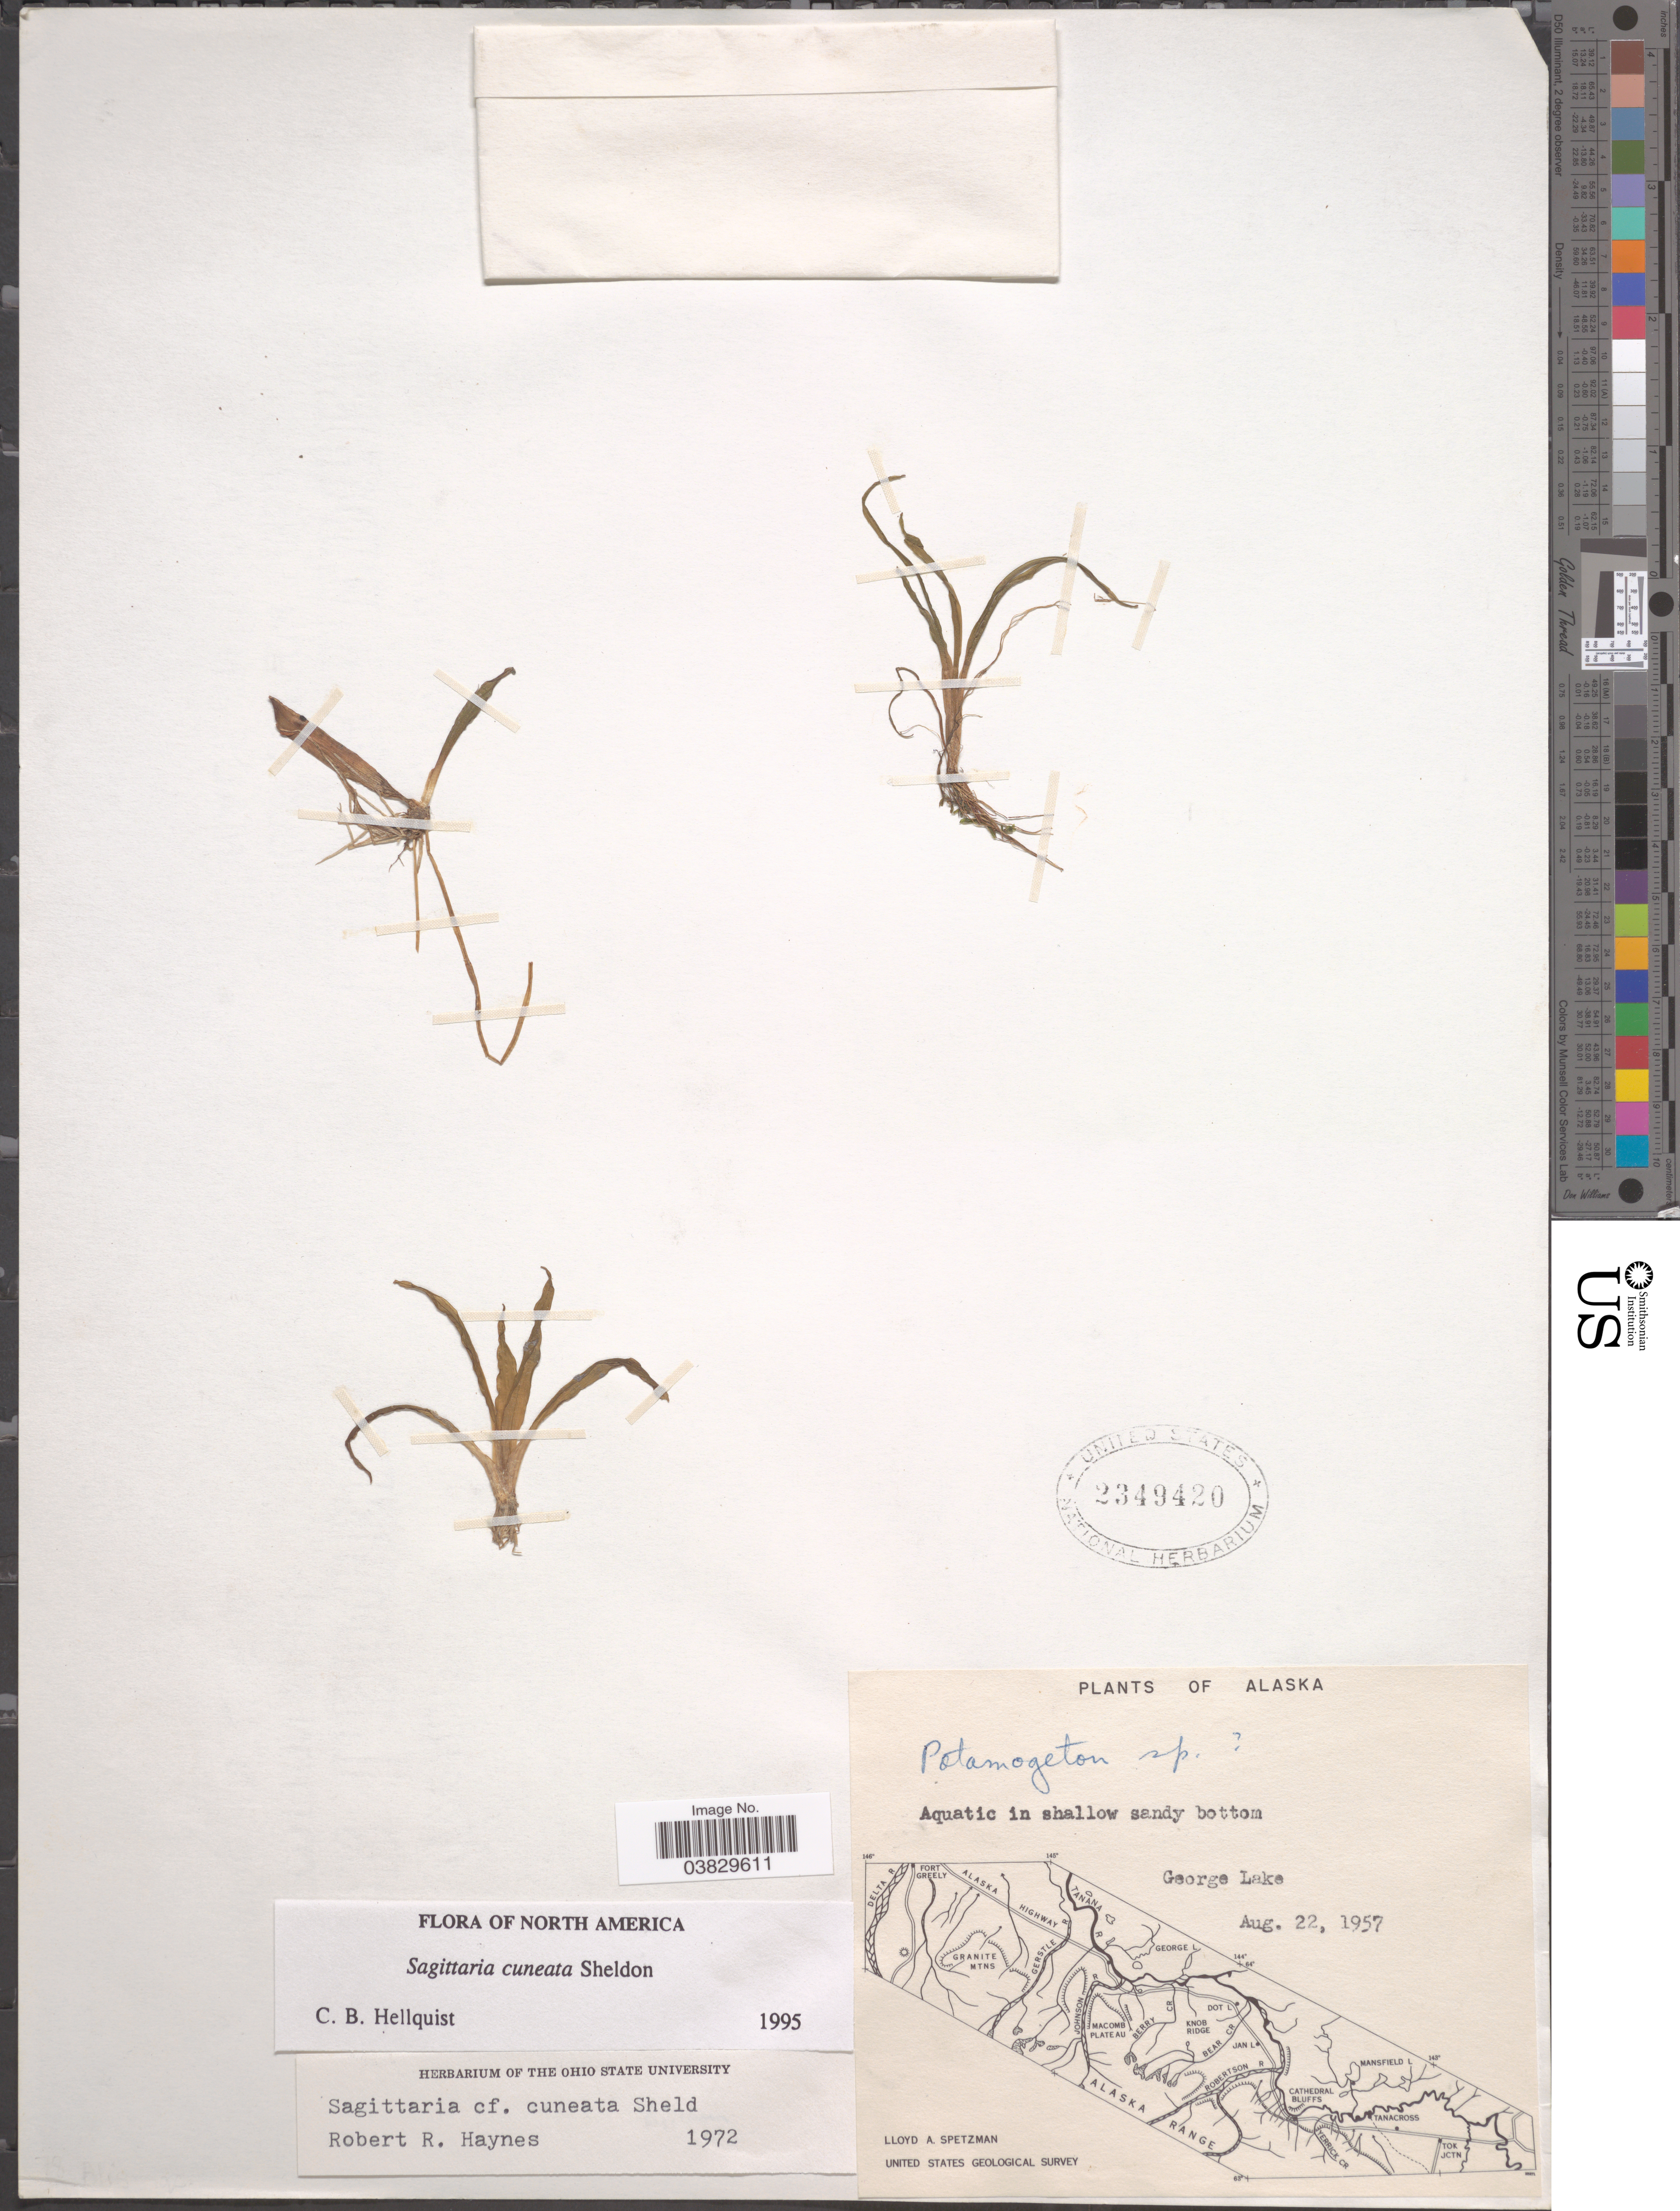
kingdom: Plantae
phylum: Tracheophyta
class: Liliopsida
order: Alismatales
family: Alismataceae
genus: Sagittaria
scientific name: Sagittaria cuneata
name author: E. Sheld.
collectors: L. Spetzman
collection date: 1957-08-22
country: United States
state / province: Alaska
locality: George Lake.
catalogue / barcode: US 2349420